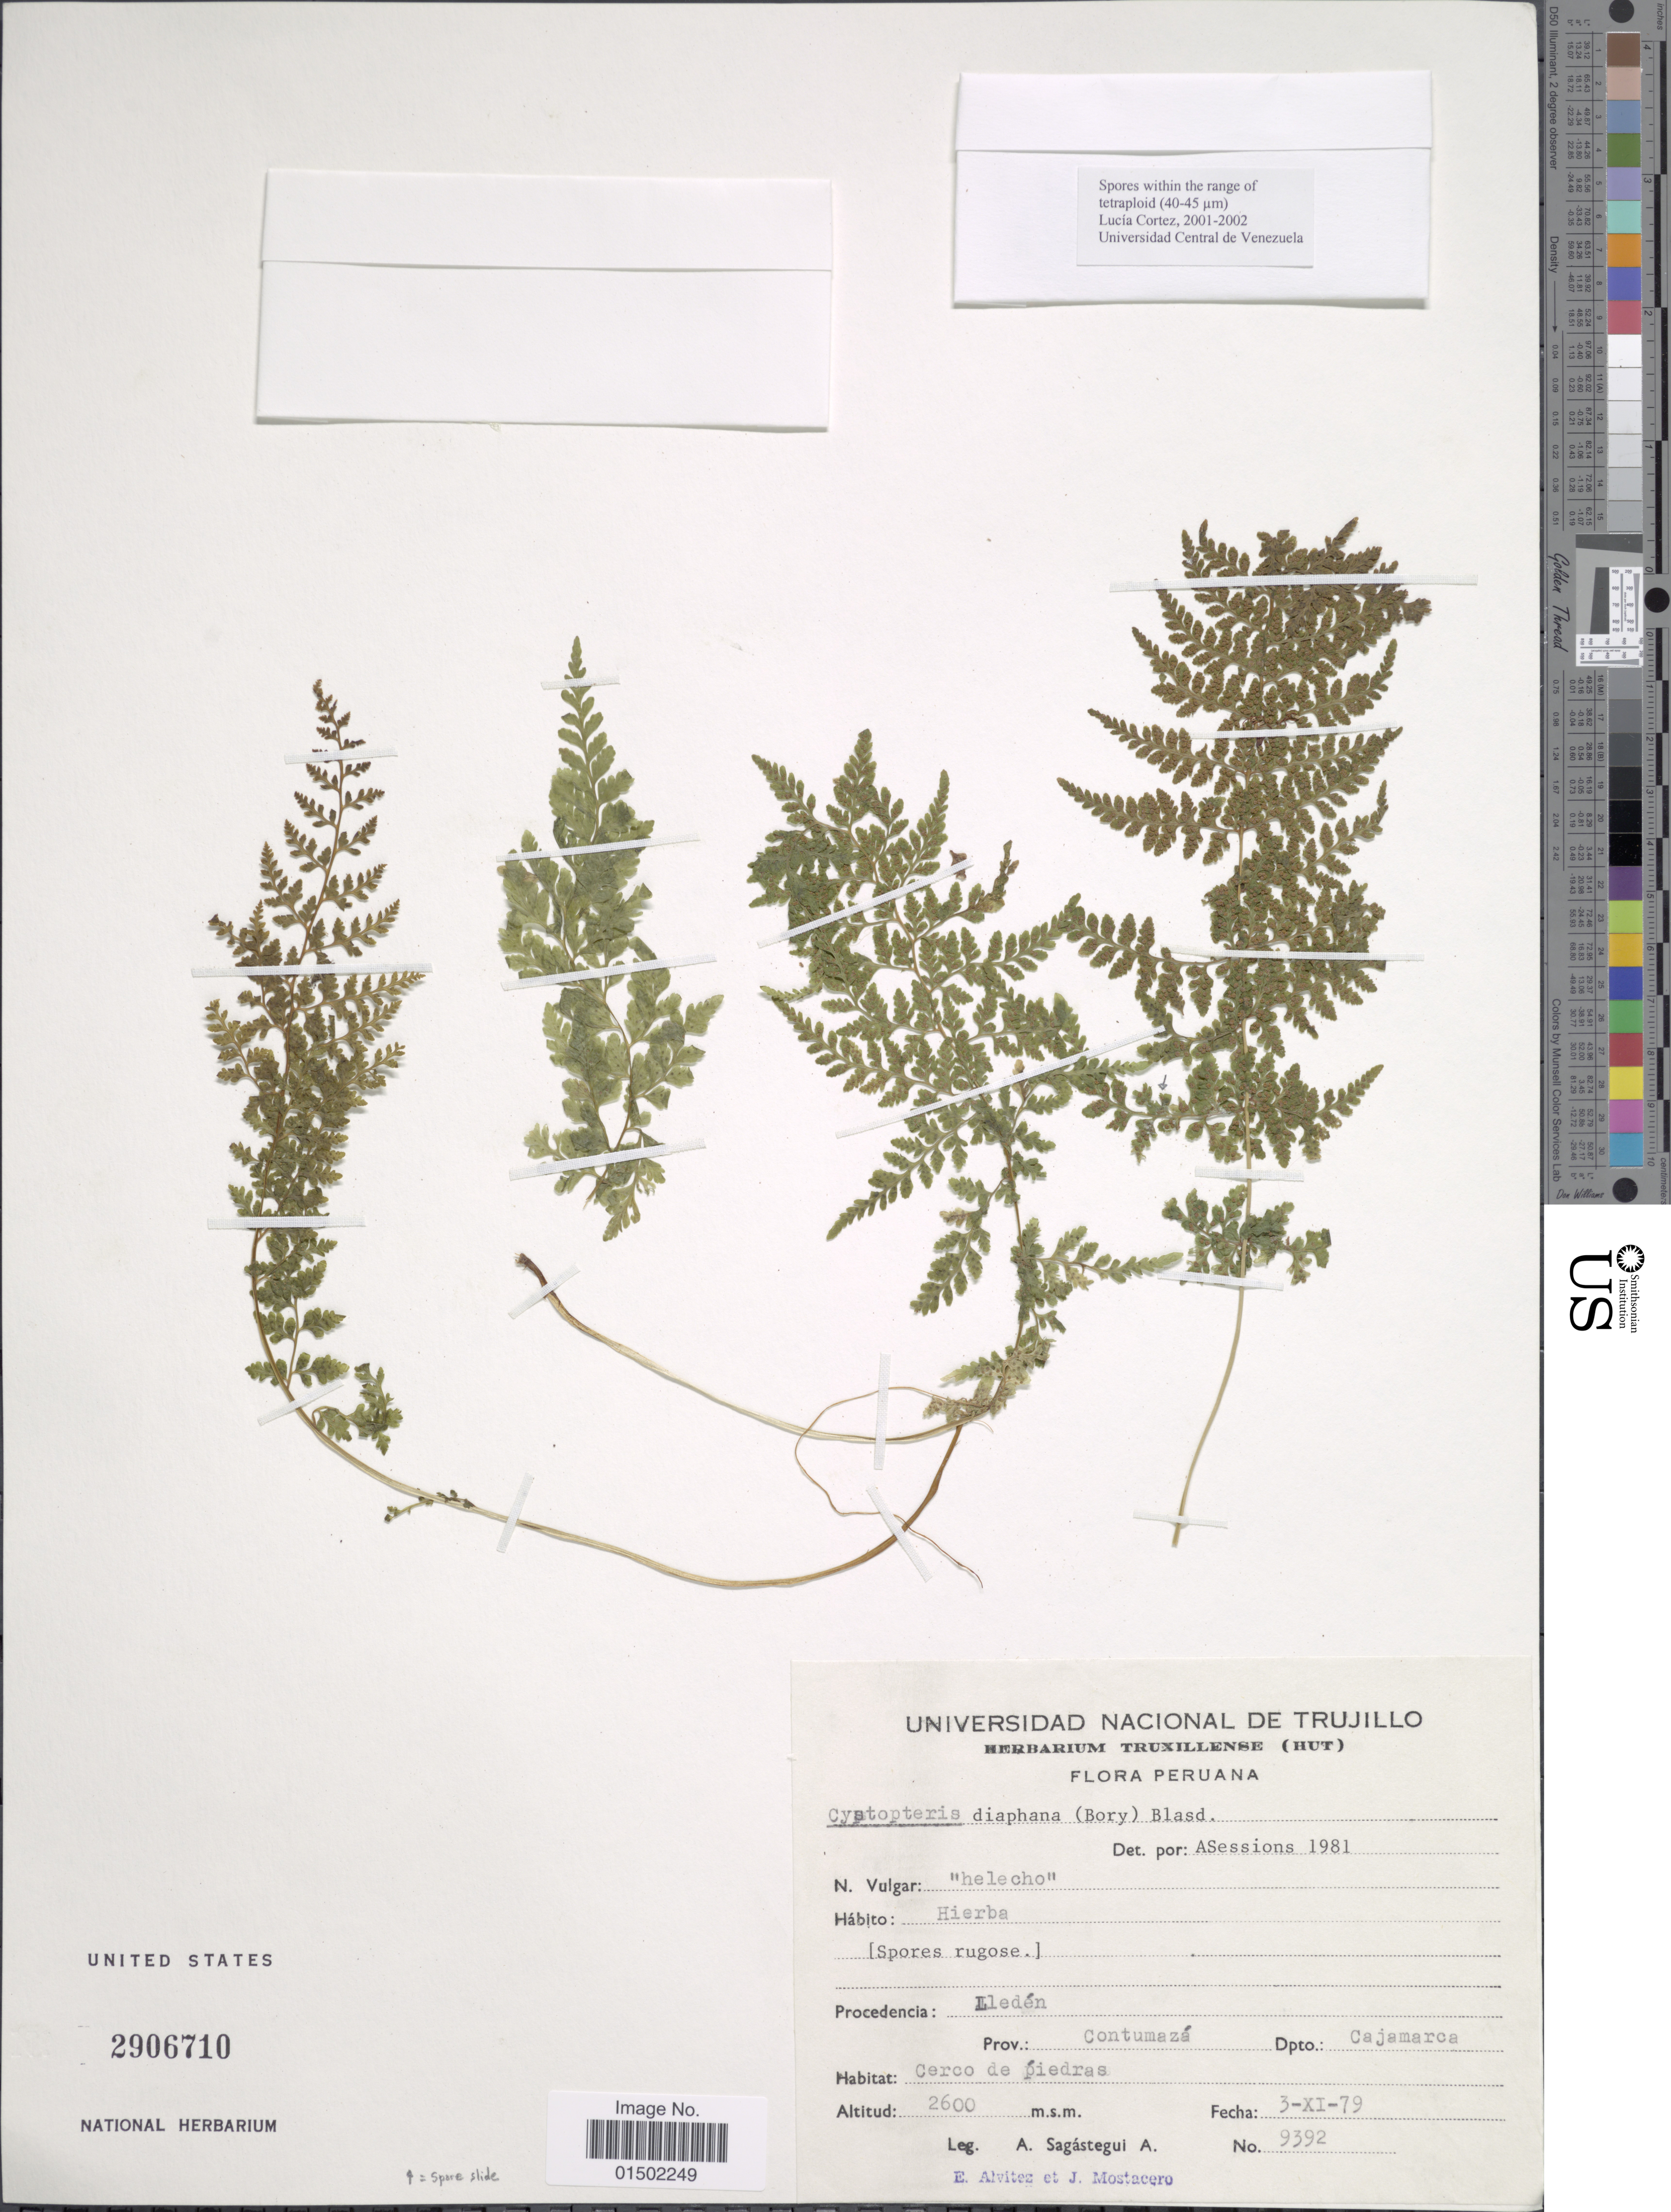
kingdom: Plantae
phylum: Tracheophyta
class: Polypodiopsida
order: Polypodiales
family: Cystopteridaceae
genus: Cystopteris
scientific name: Cystopteris diaphana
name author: (Bory) Blasdell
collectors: A. Sagástegui A.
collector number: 9392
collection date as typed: Transcribed d/m/y: 3/9/79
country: Peru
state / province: Cajamarca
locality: Lleden. Contumeza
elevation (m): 2600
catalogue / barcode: US 2906710